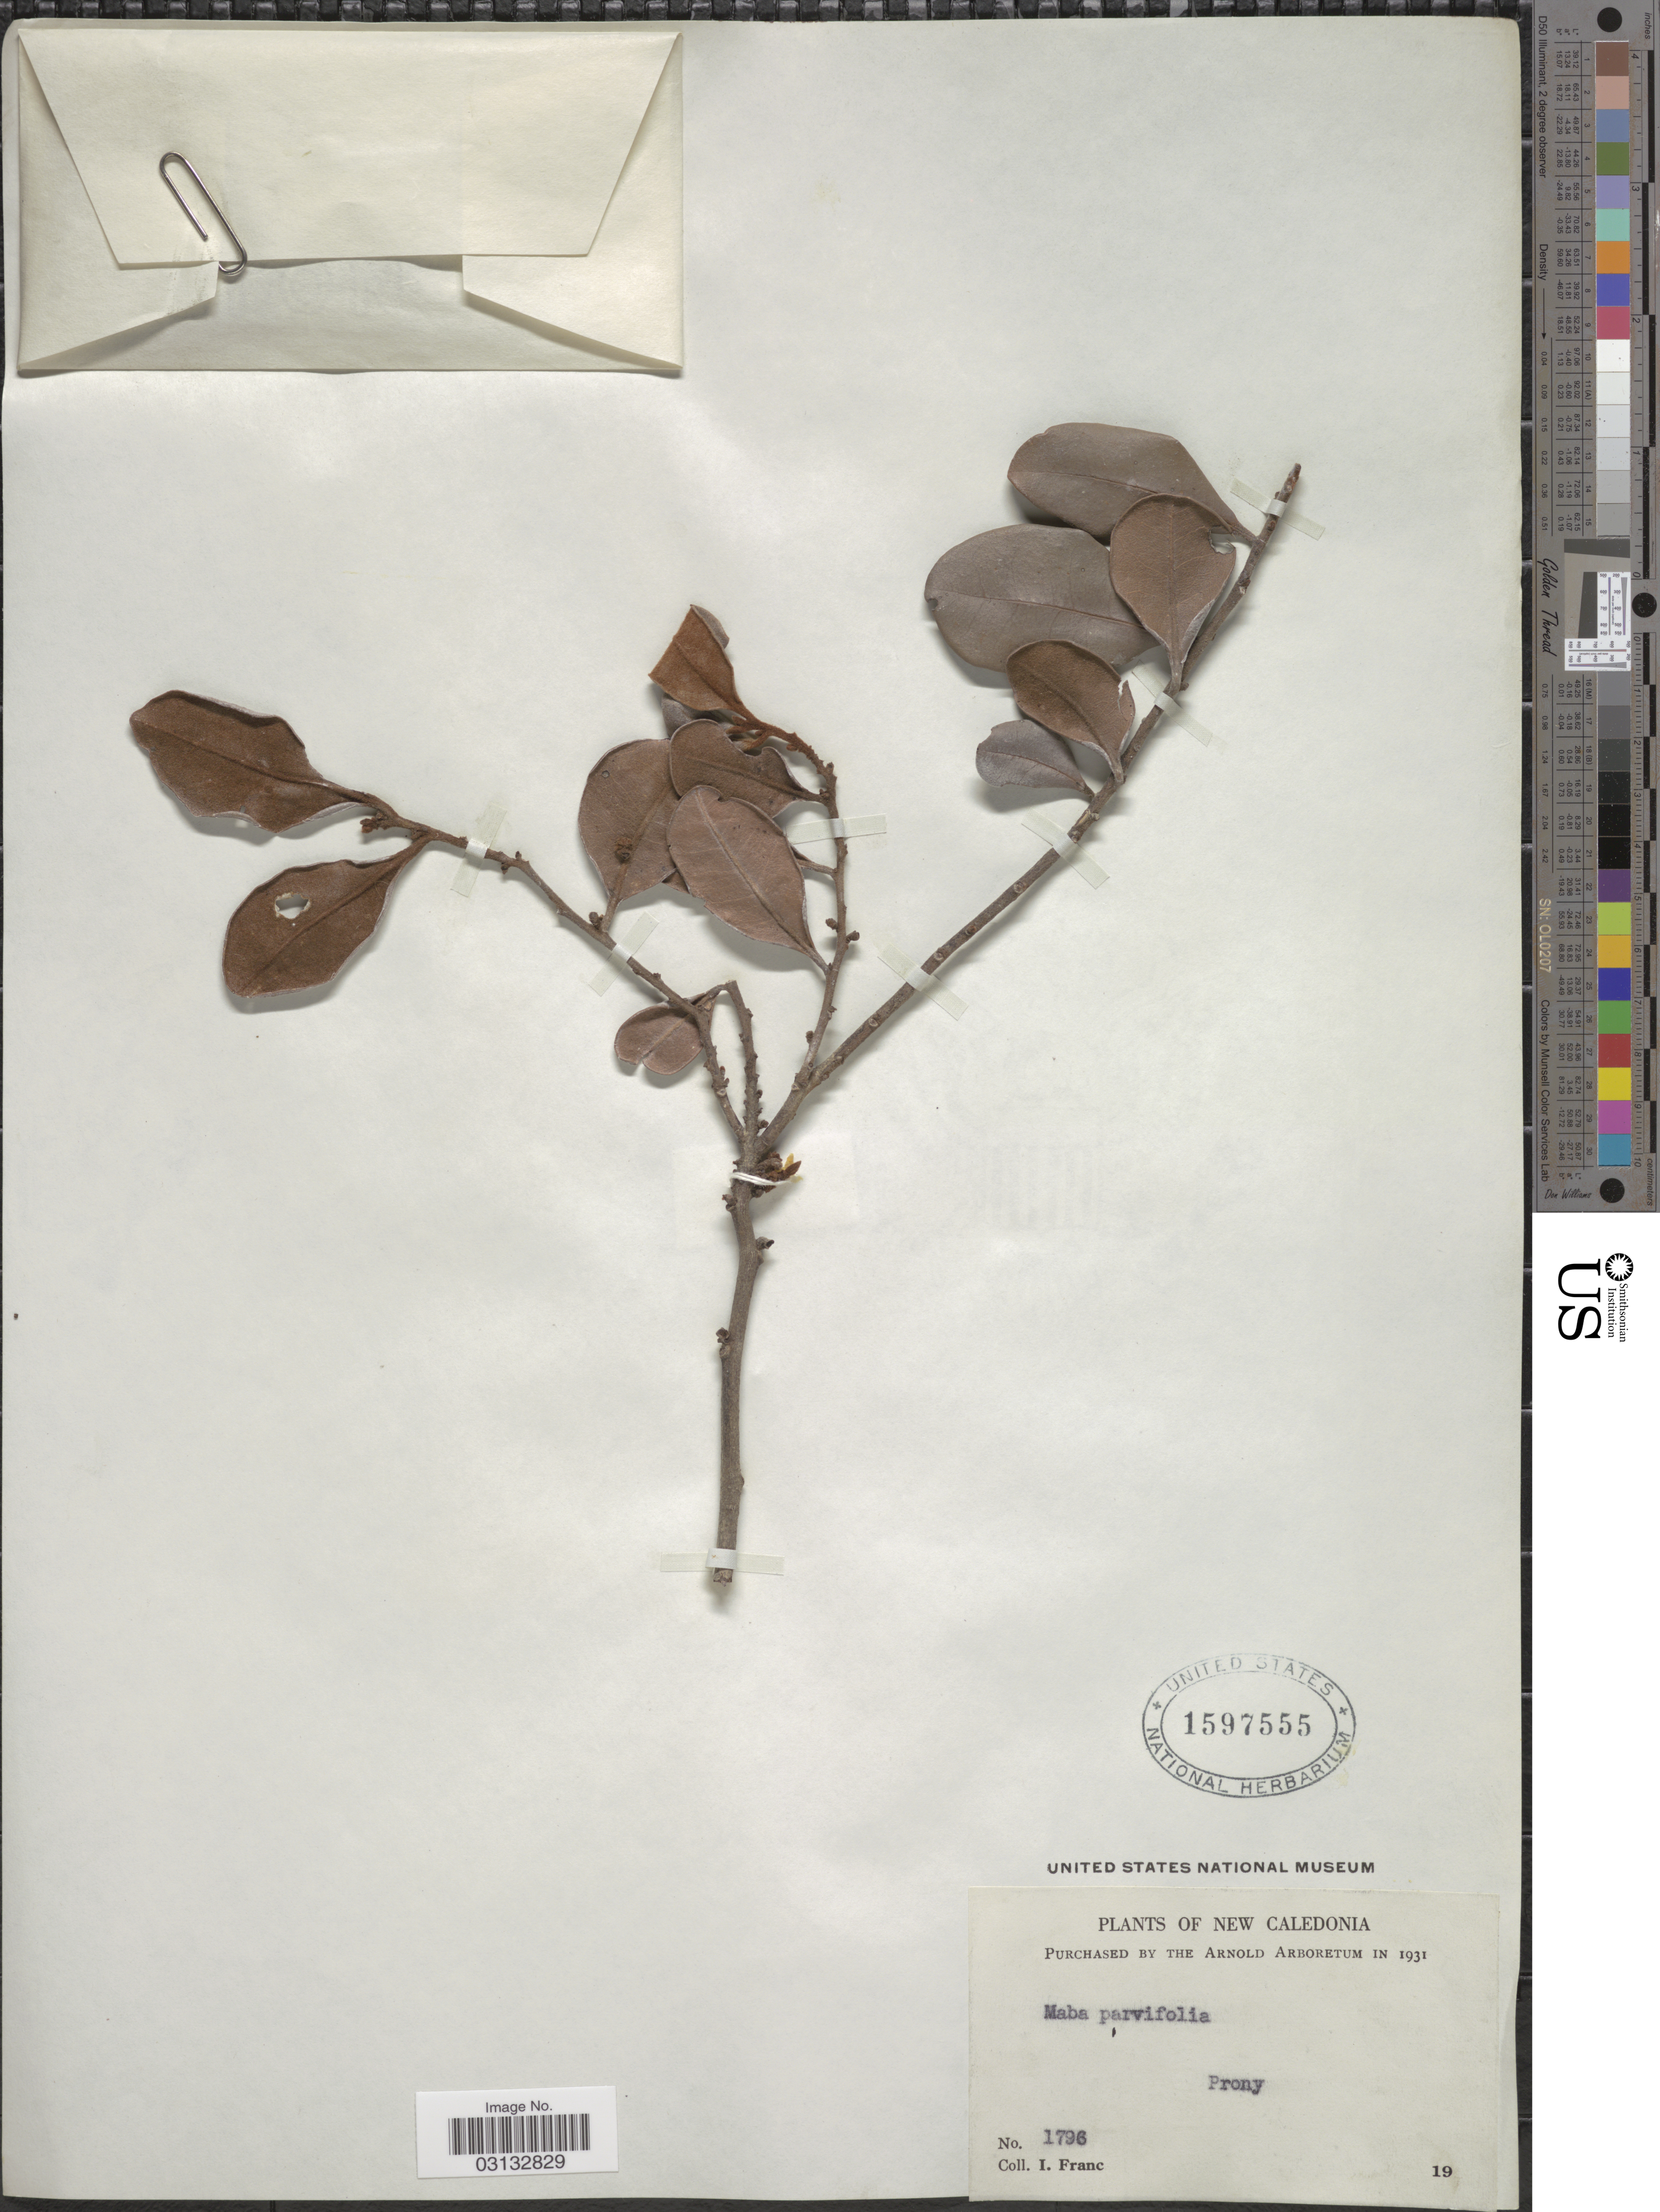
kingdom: Plantae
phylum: Tracheophyta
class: Magnoliopsida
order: Ericales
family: Ebenaceae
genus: Diospyros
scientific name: Diospyros parviflora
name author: (Schltr.) Bakh.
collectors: I. Franc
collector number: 1798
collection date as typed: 19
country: New Caledonia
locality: Prony.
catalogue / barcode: US 1597555